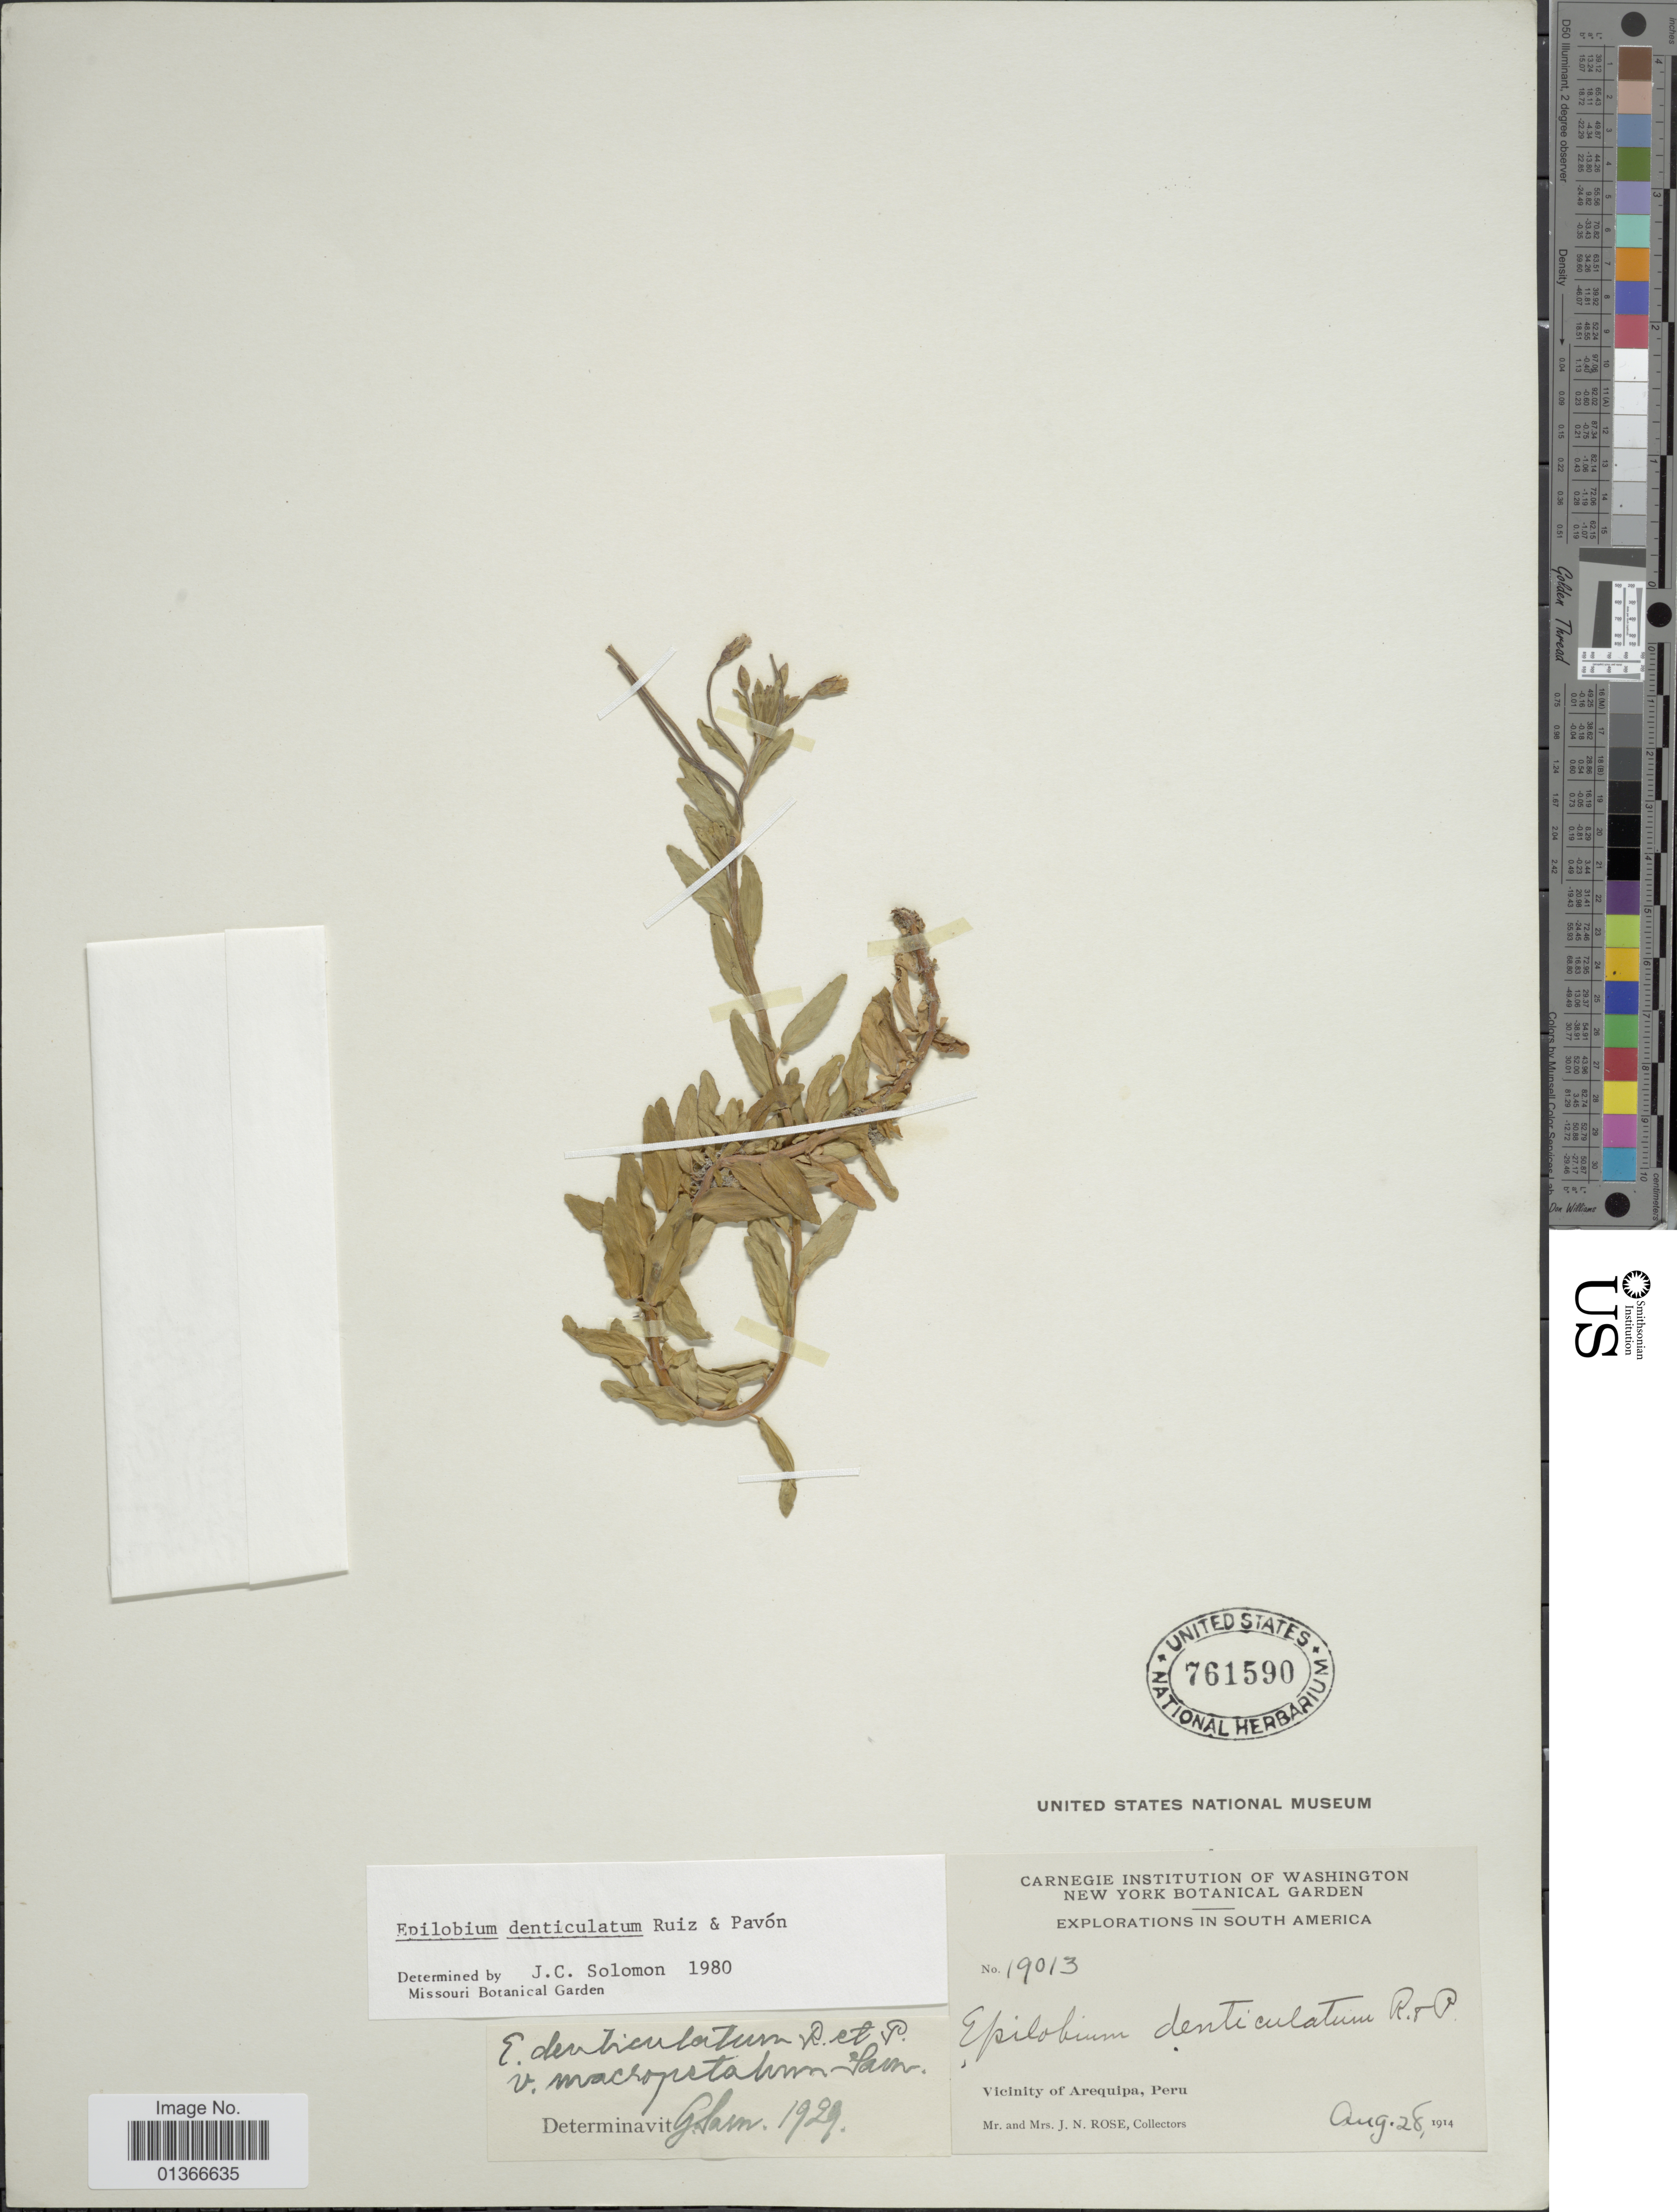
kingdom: Plantae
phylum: Tracheophyta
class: Magnoliopsida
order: Myrtales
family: Onagraceae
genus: Epilobium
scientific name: Epilobium denticulatum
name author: Ruiz & Pav.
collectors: J. N. Rose & L. B. Rose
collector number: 19013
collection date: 1914-08-28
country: Peru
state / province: Arequipa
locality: Vicinity of Arequipa.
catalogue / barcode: US 761590